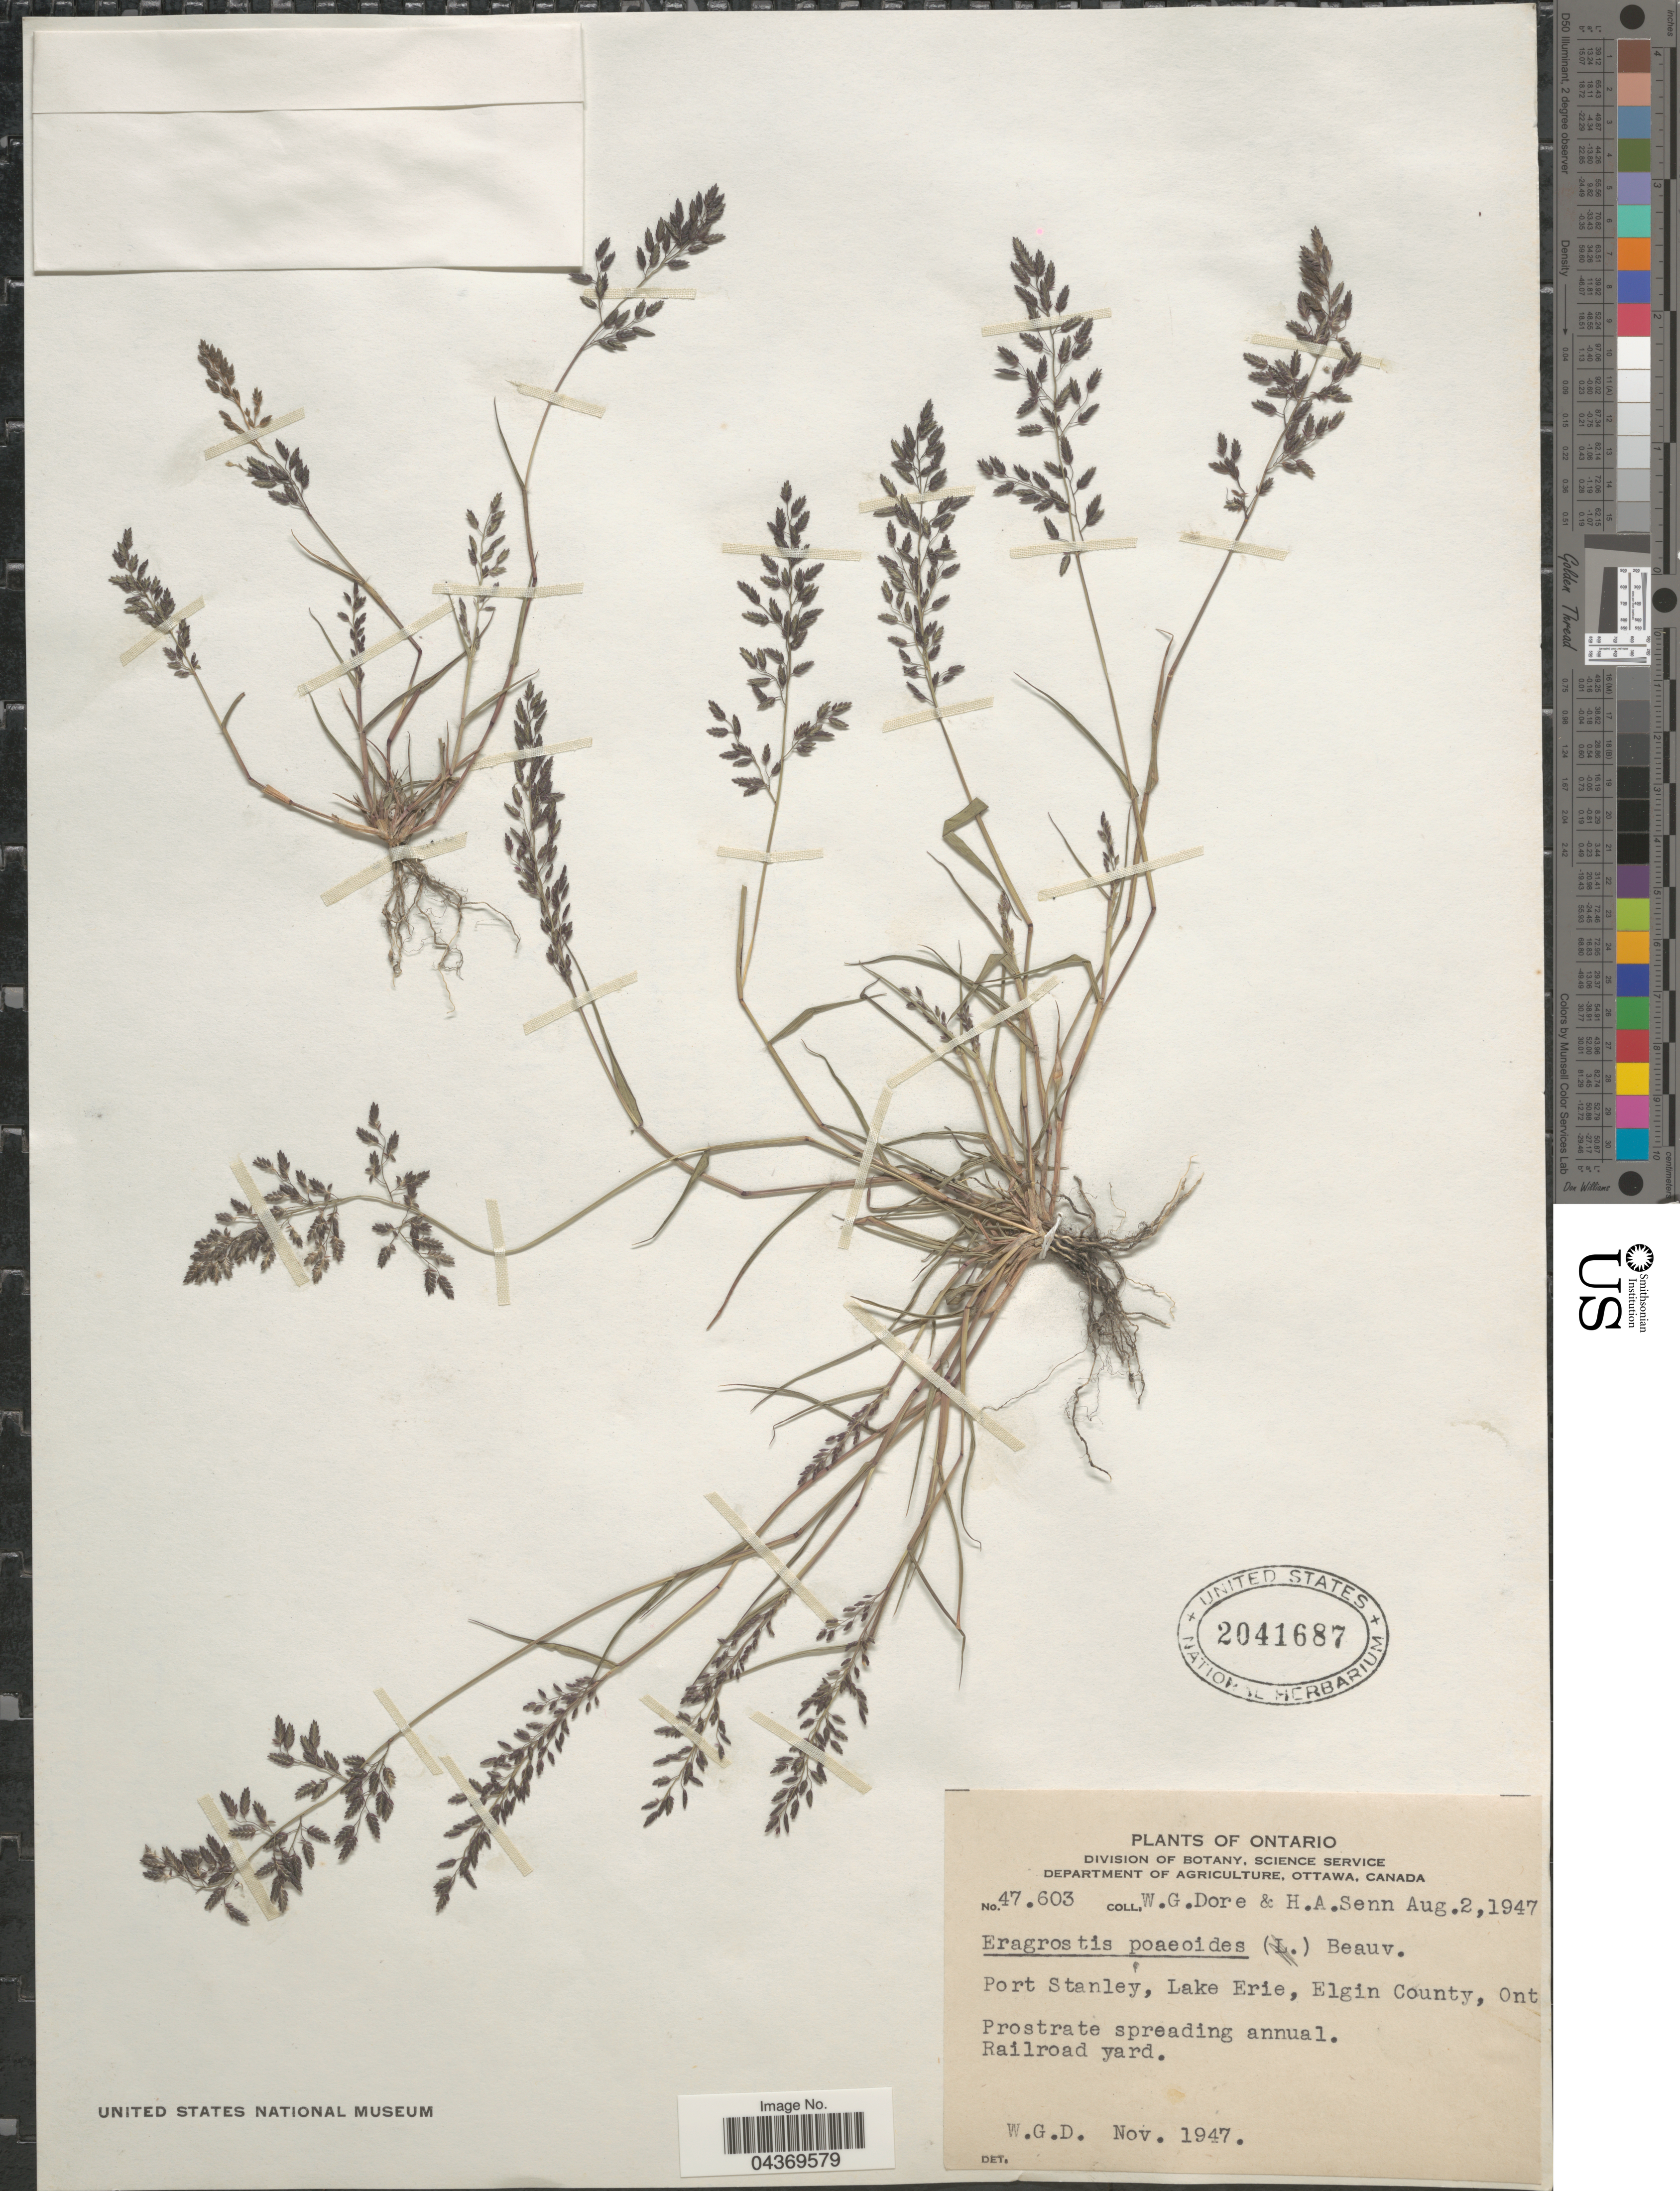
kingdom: Plantae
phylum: Tracheophyta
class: Liliopsida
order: Poales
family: Poaceae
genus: Eragrostis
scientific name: Eragrostis minor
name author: Host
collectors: W. Dore & H. Senn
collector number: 47603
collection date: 1947-08-02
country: Canada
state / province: Ontario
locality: Port Stanley, Lake Erie, Elgin County.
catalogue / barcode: US 2041687